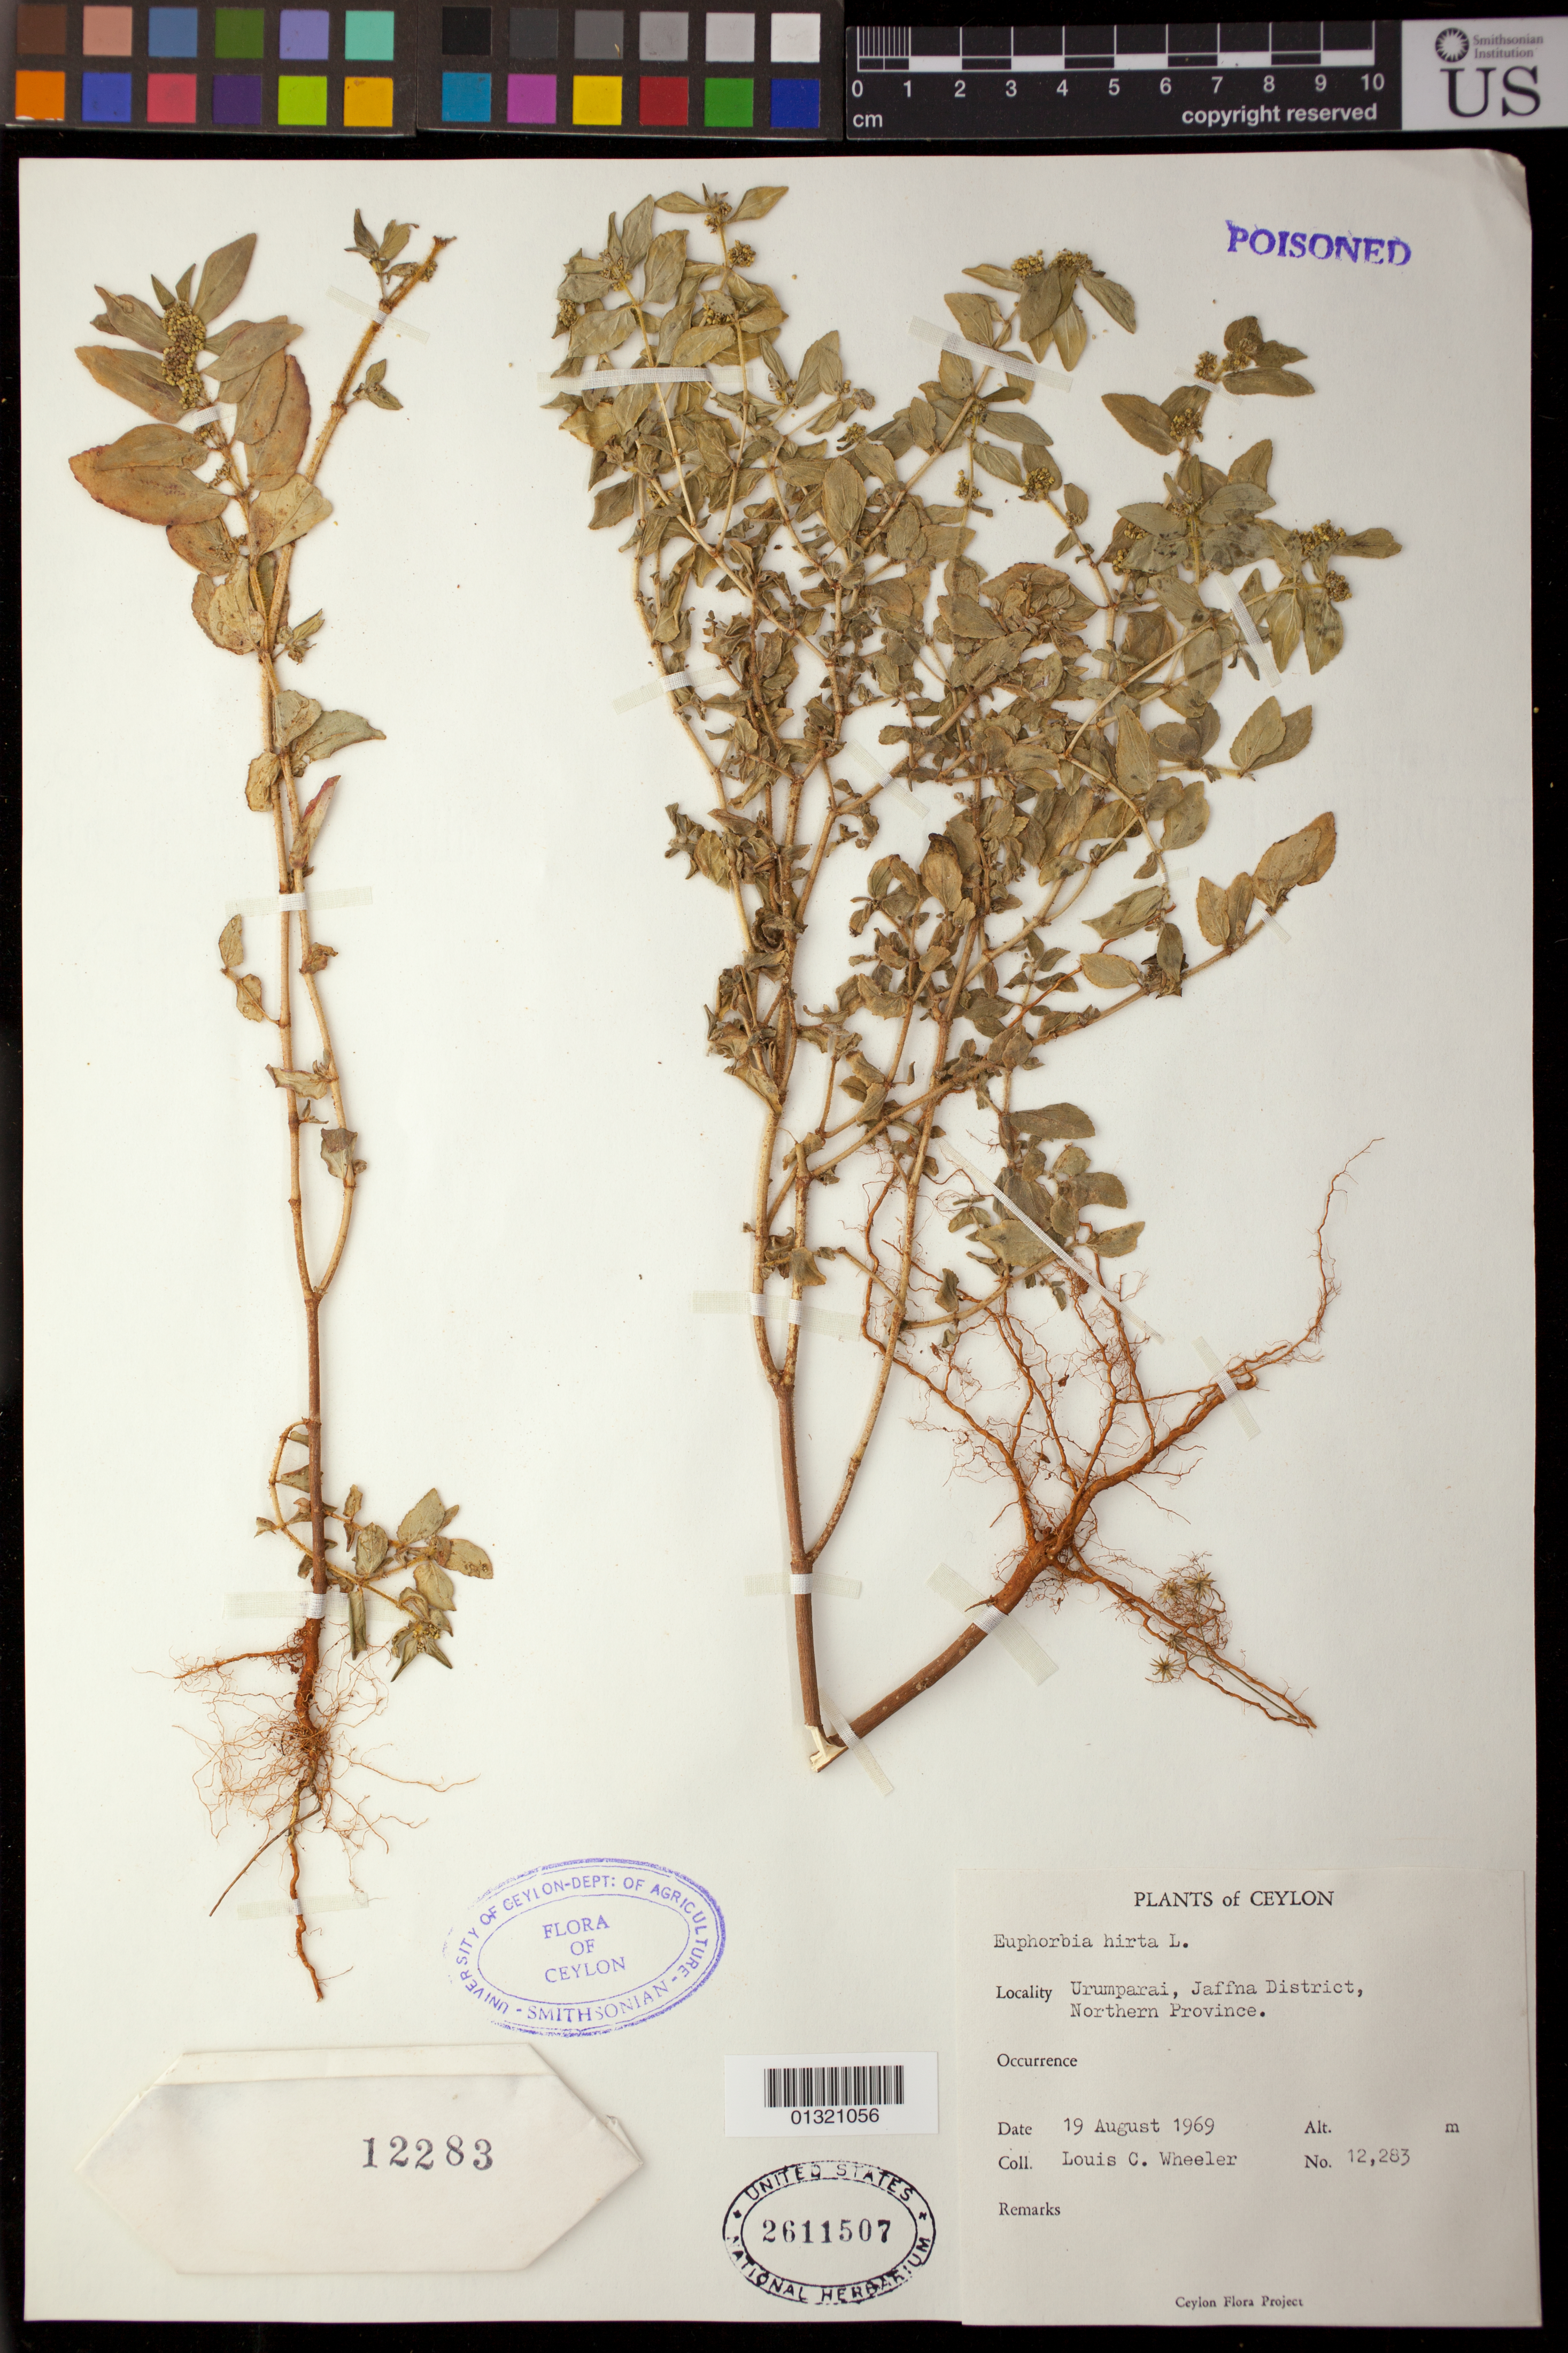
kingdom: Plantae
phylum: Tracheophyta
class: Magnoliopsida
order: Malpighiales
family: Euphorbiaceae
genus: Euphorbia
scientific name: Euphorbia hirta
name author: L.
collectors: L. C. Wheeler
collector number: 12283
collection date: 1969-08-19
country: Sri Lanka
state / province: Northern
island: Ceylon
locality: Urumparai [Urumpirai], Jaffna District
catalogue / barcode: US 2611507